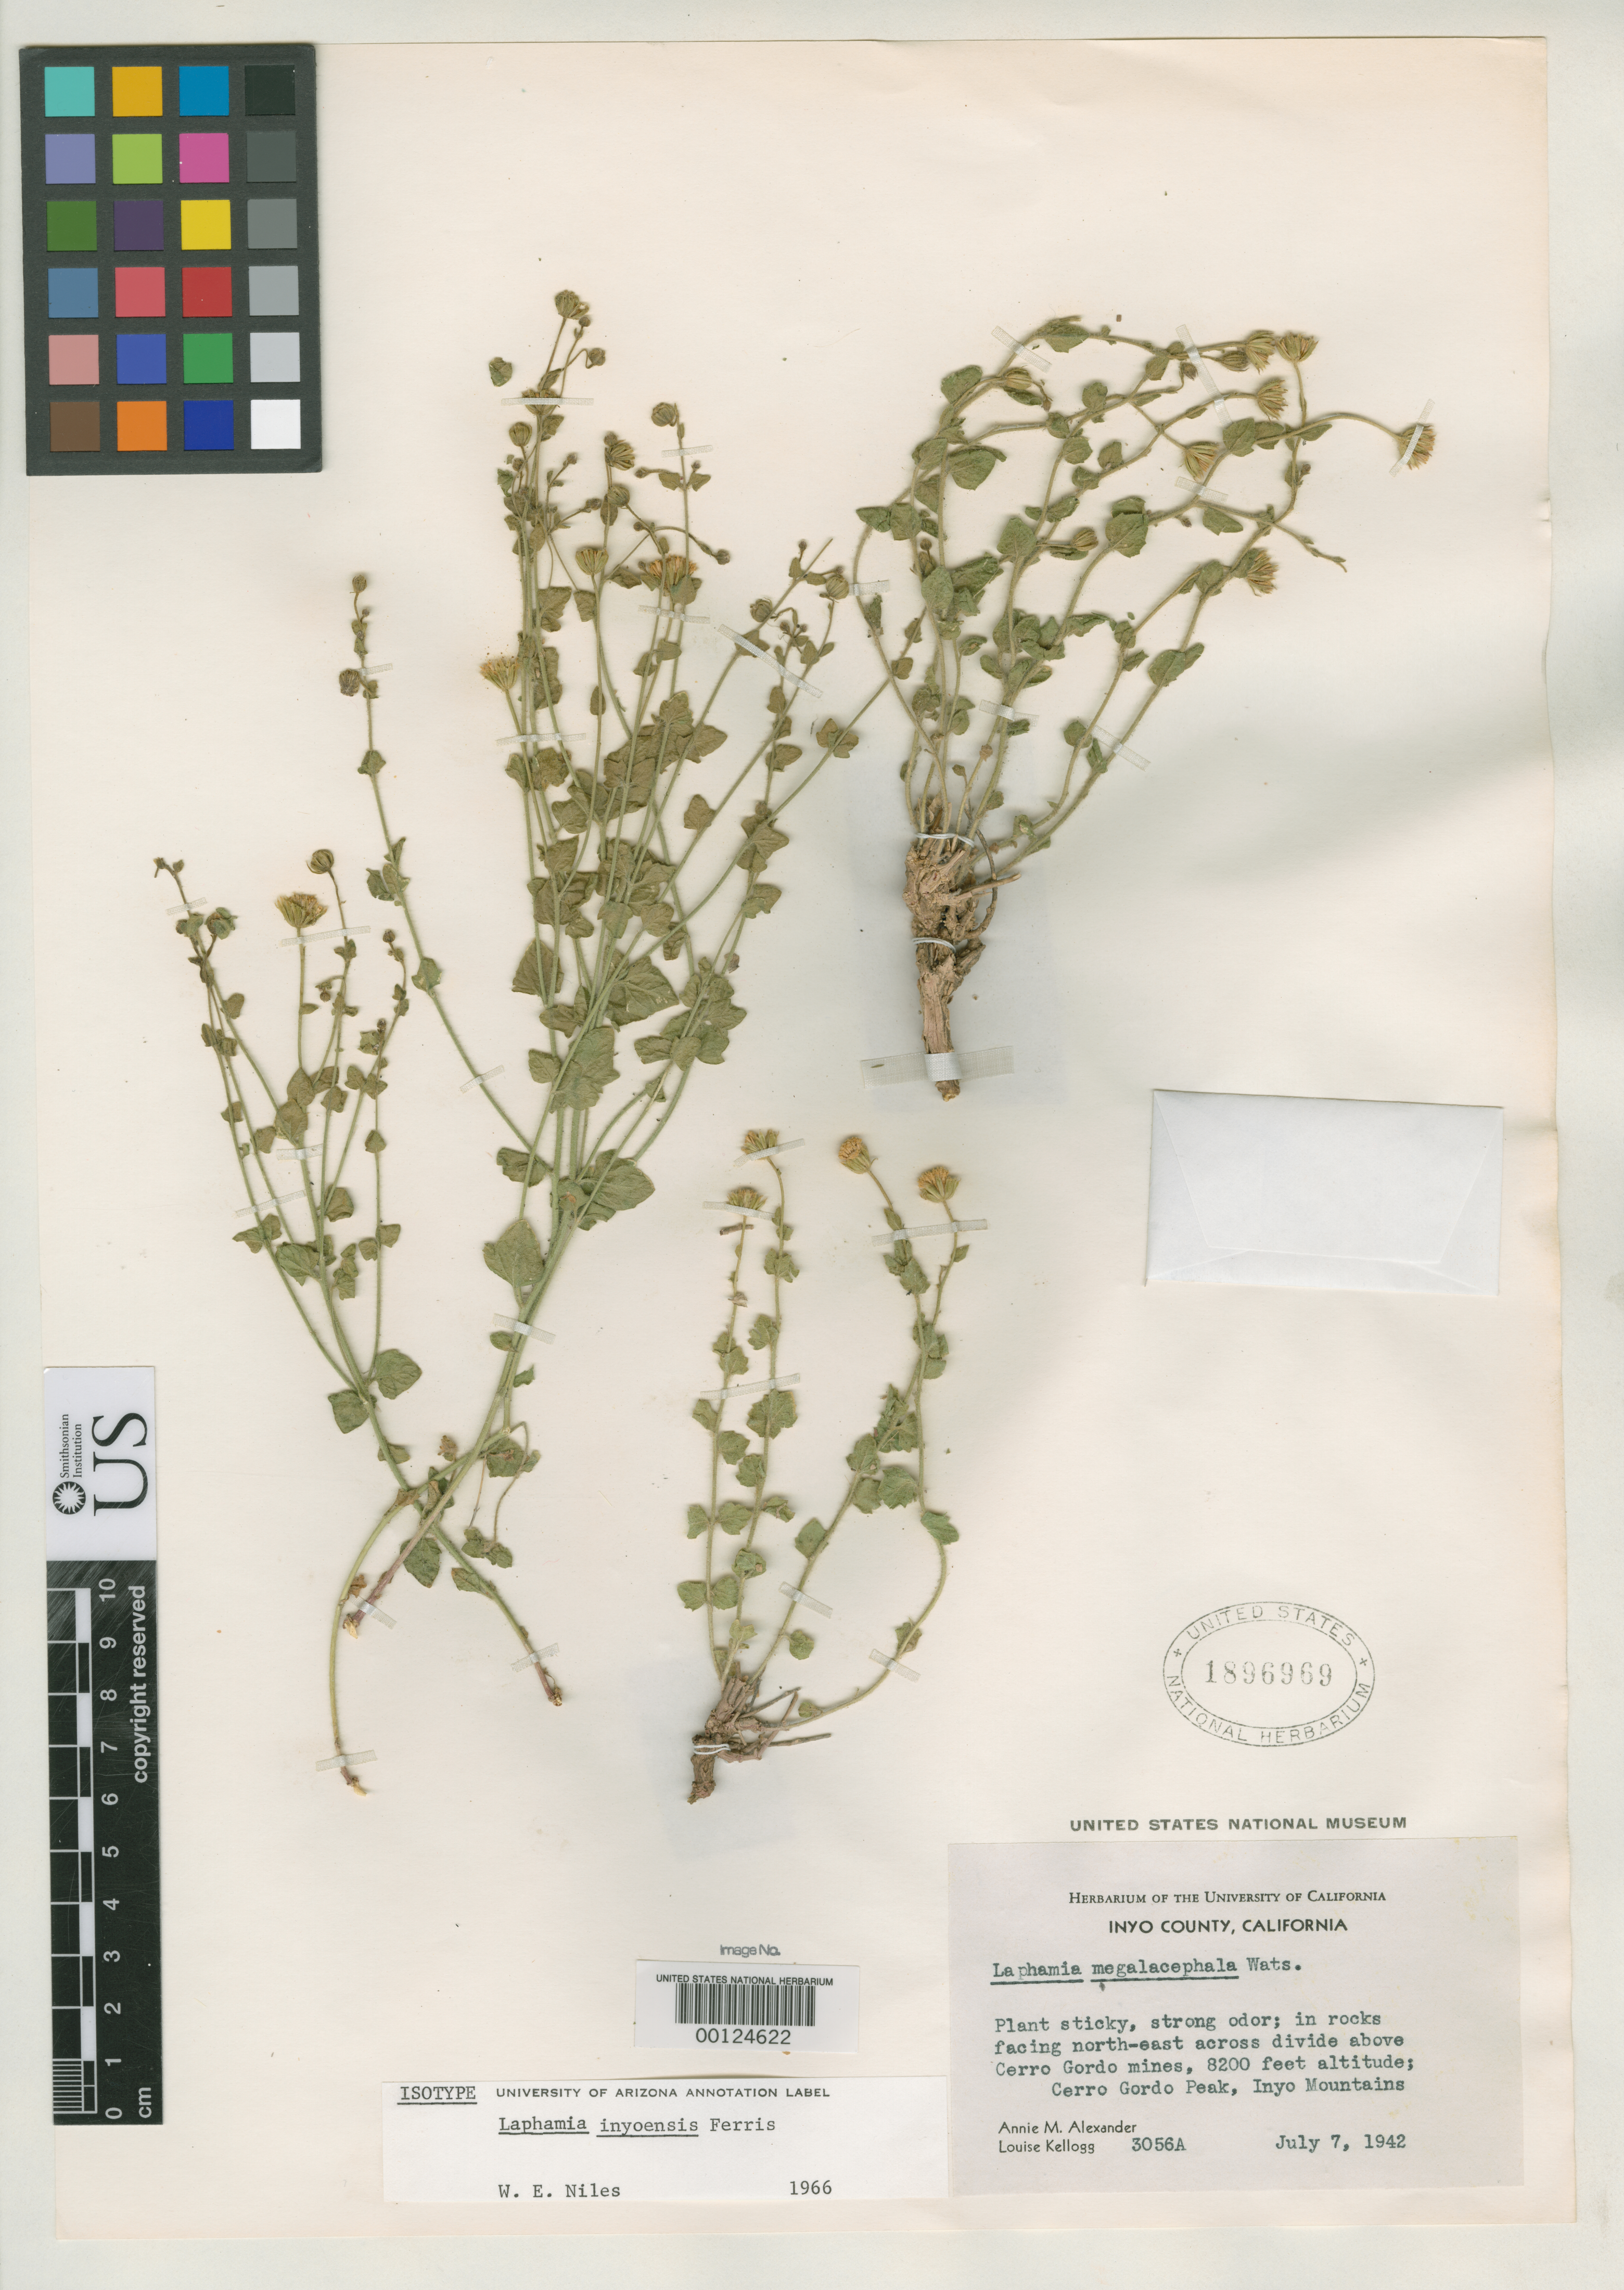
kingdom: Plantae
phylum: Tracheophyta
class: Magnoliopsida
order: Asterales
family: Asteraceae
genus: Laphamia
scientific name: Laphamia inyoensis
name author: Ferris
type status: Isotype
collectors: A. M. Alexander & L. Kellogg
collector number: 3056 A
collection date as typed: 07 Jul 1942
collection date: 1942-07-07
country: United States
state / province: California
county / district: Inyo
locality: Above Cerro Gordo Mines, Inyo Mountains; alt. 8200 ft.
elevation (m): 2499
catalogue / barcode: US 1896969